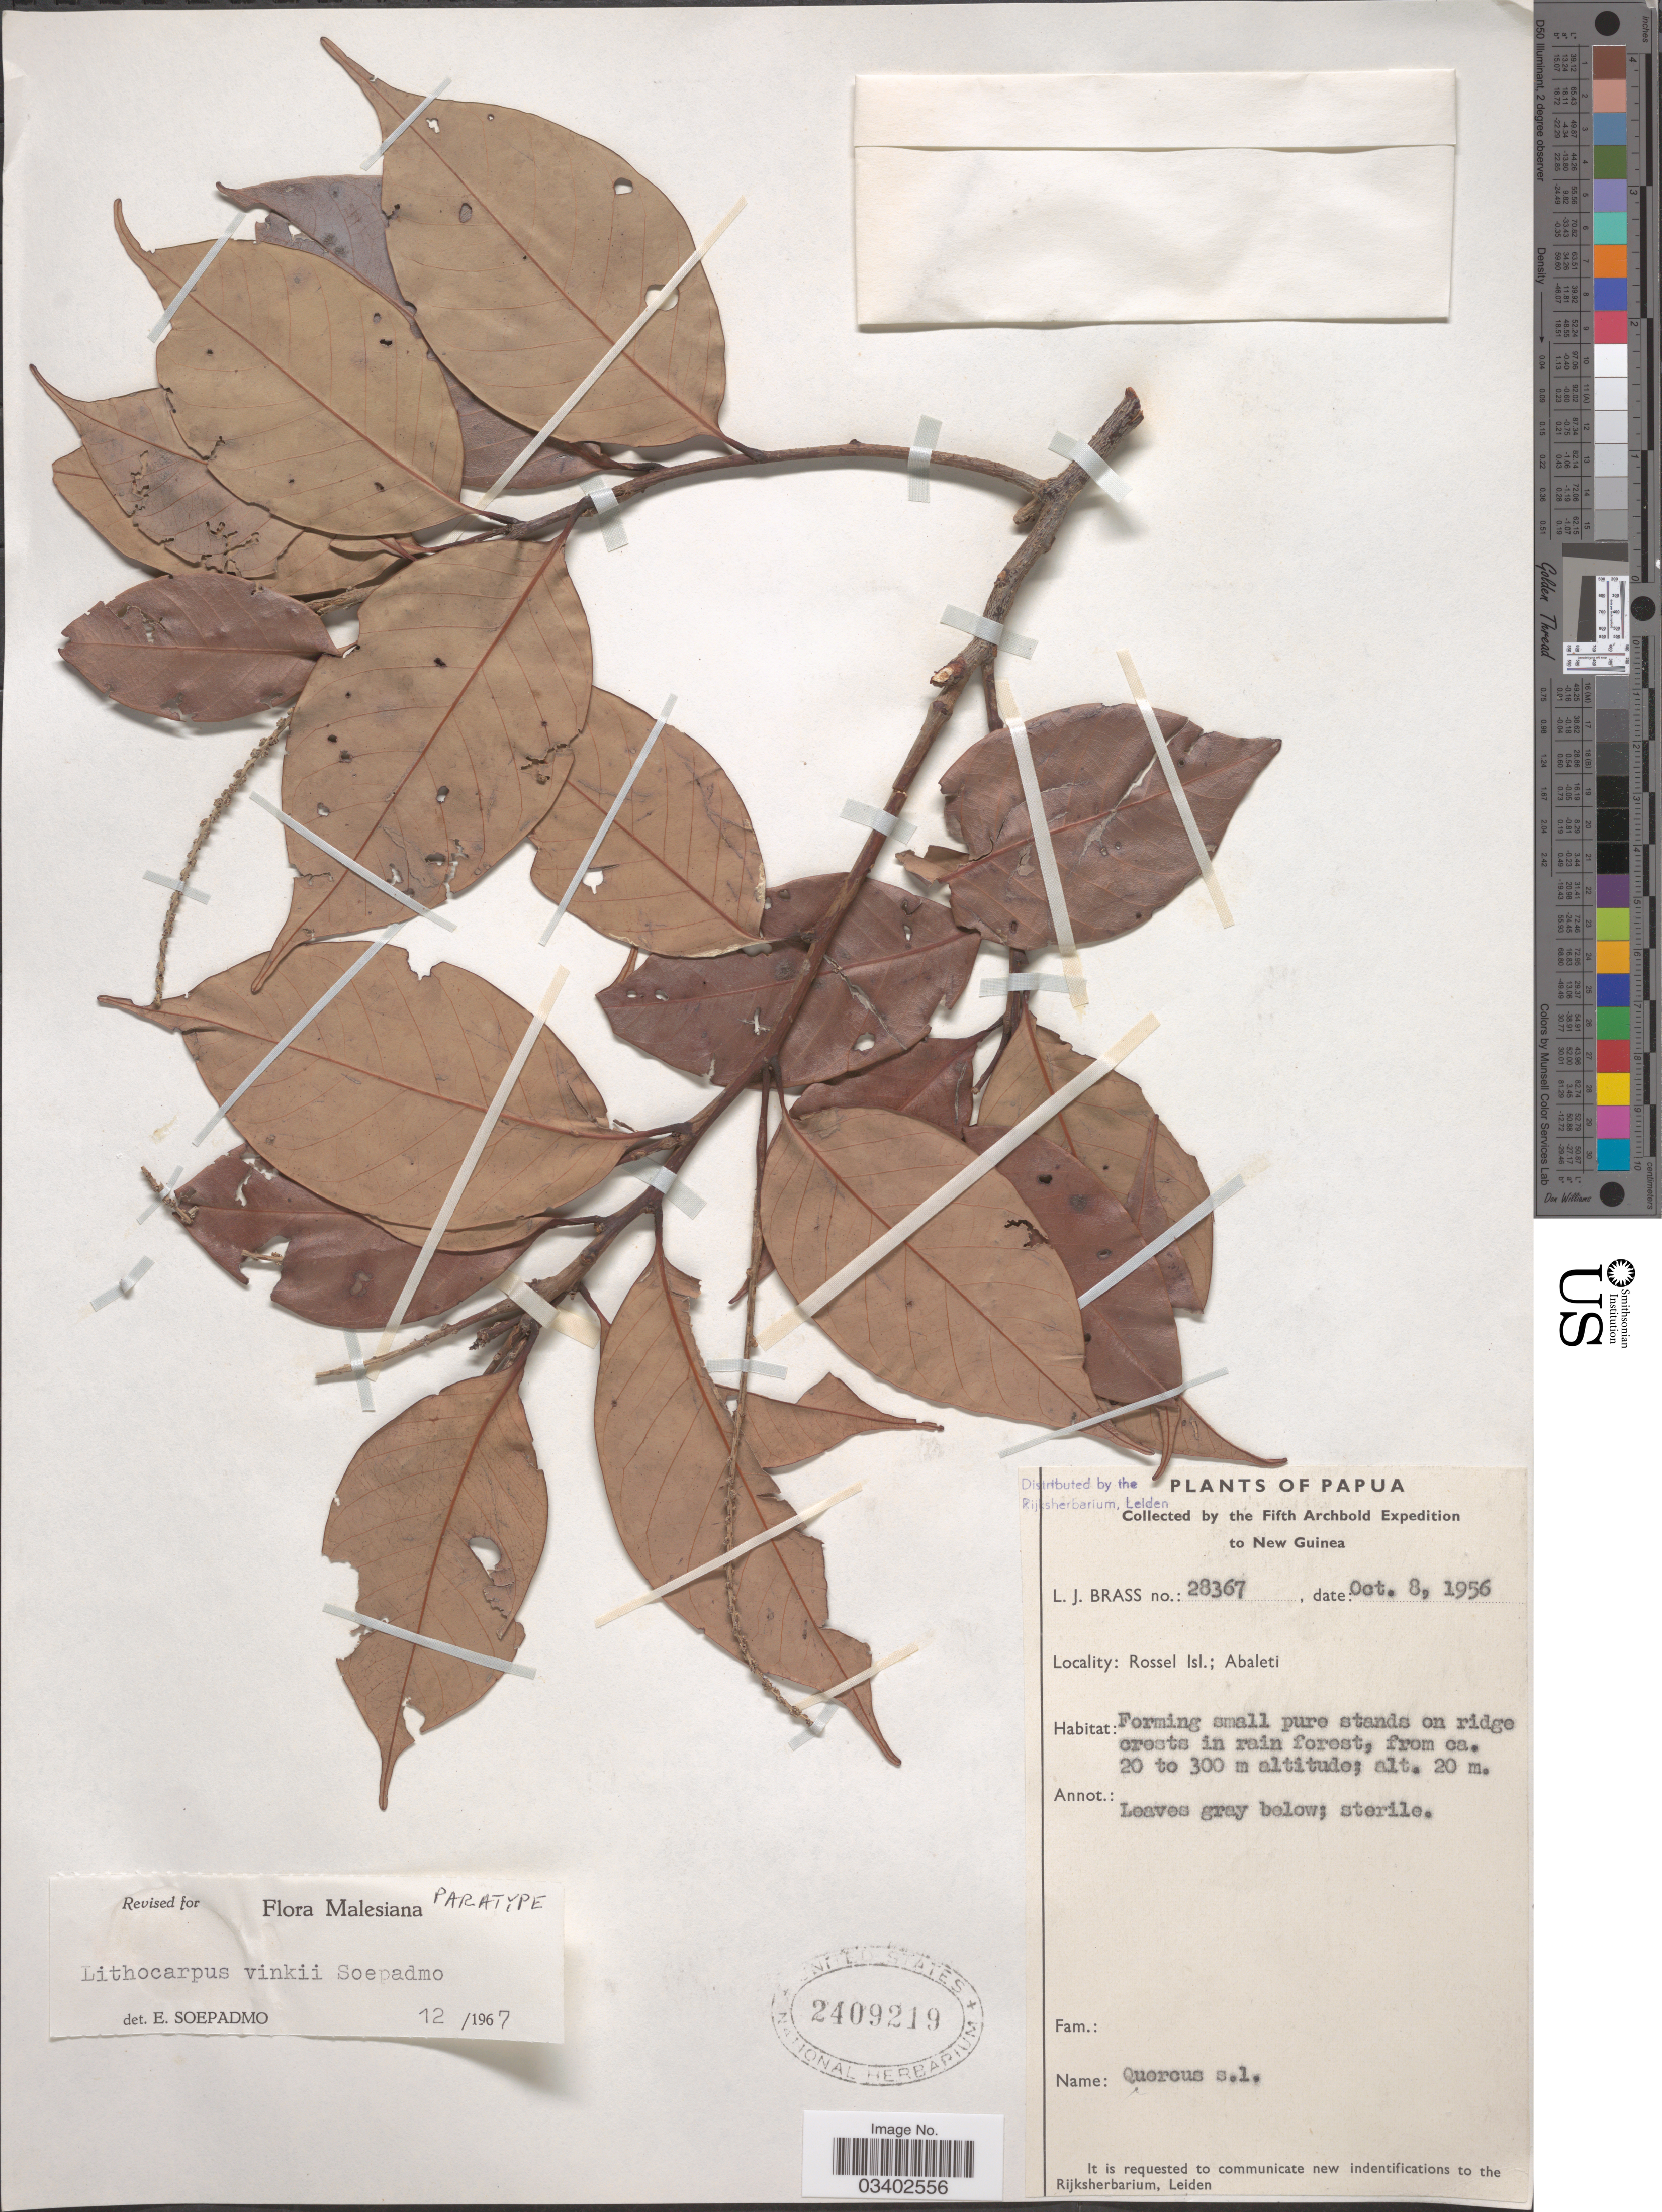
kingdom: Plantae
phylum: Tracheophyta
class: Magnoliopsida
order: Fagales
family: Fagaceae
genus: Lithocarpus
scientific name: Lithocarpus vinkii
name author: Soepadmo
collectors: L. J. Brass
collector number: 28367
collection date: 1956-10-08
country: Papua New Guinea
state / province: Milne Bay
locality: Papua. New Guinea. Rossel Isl.; Abaleti.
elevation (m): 20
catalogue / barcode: US 2409219